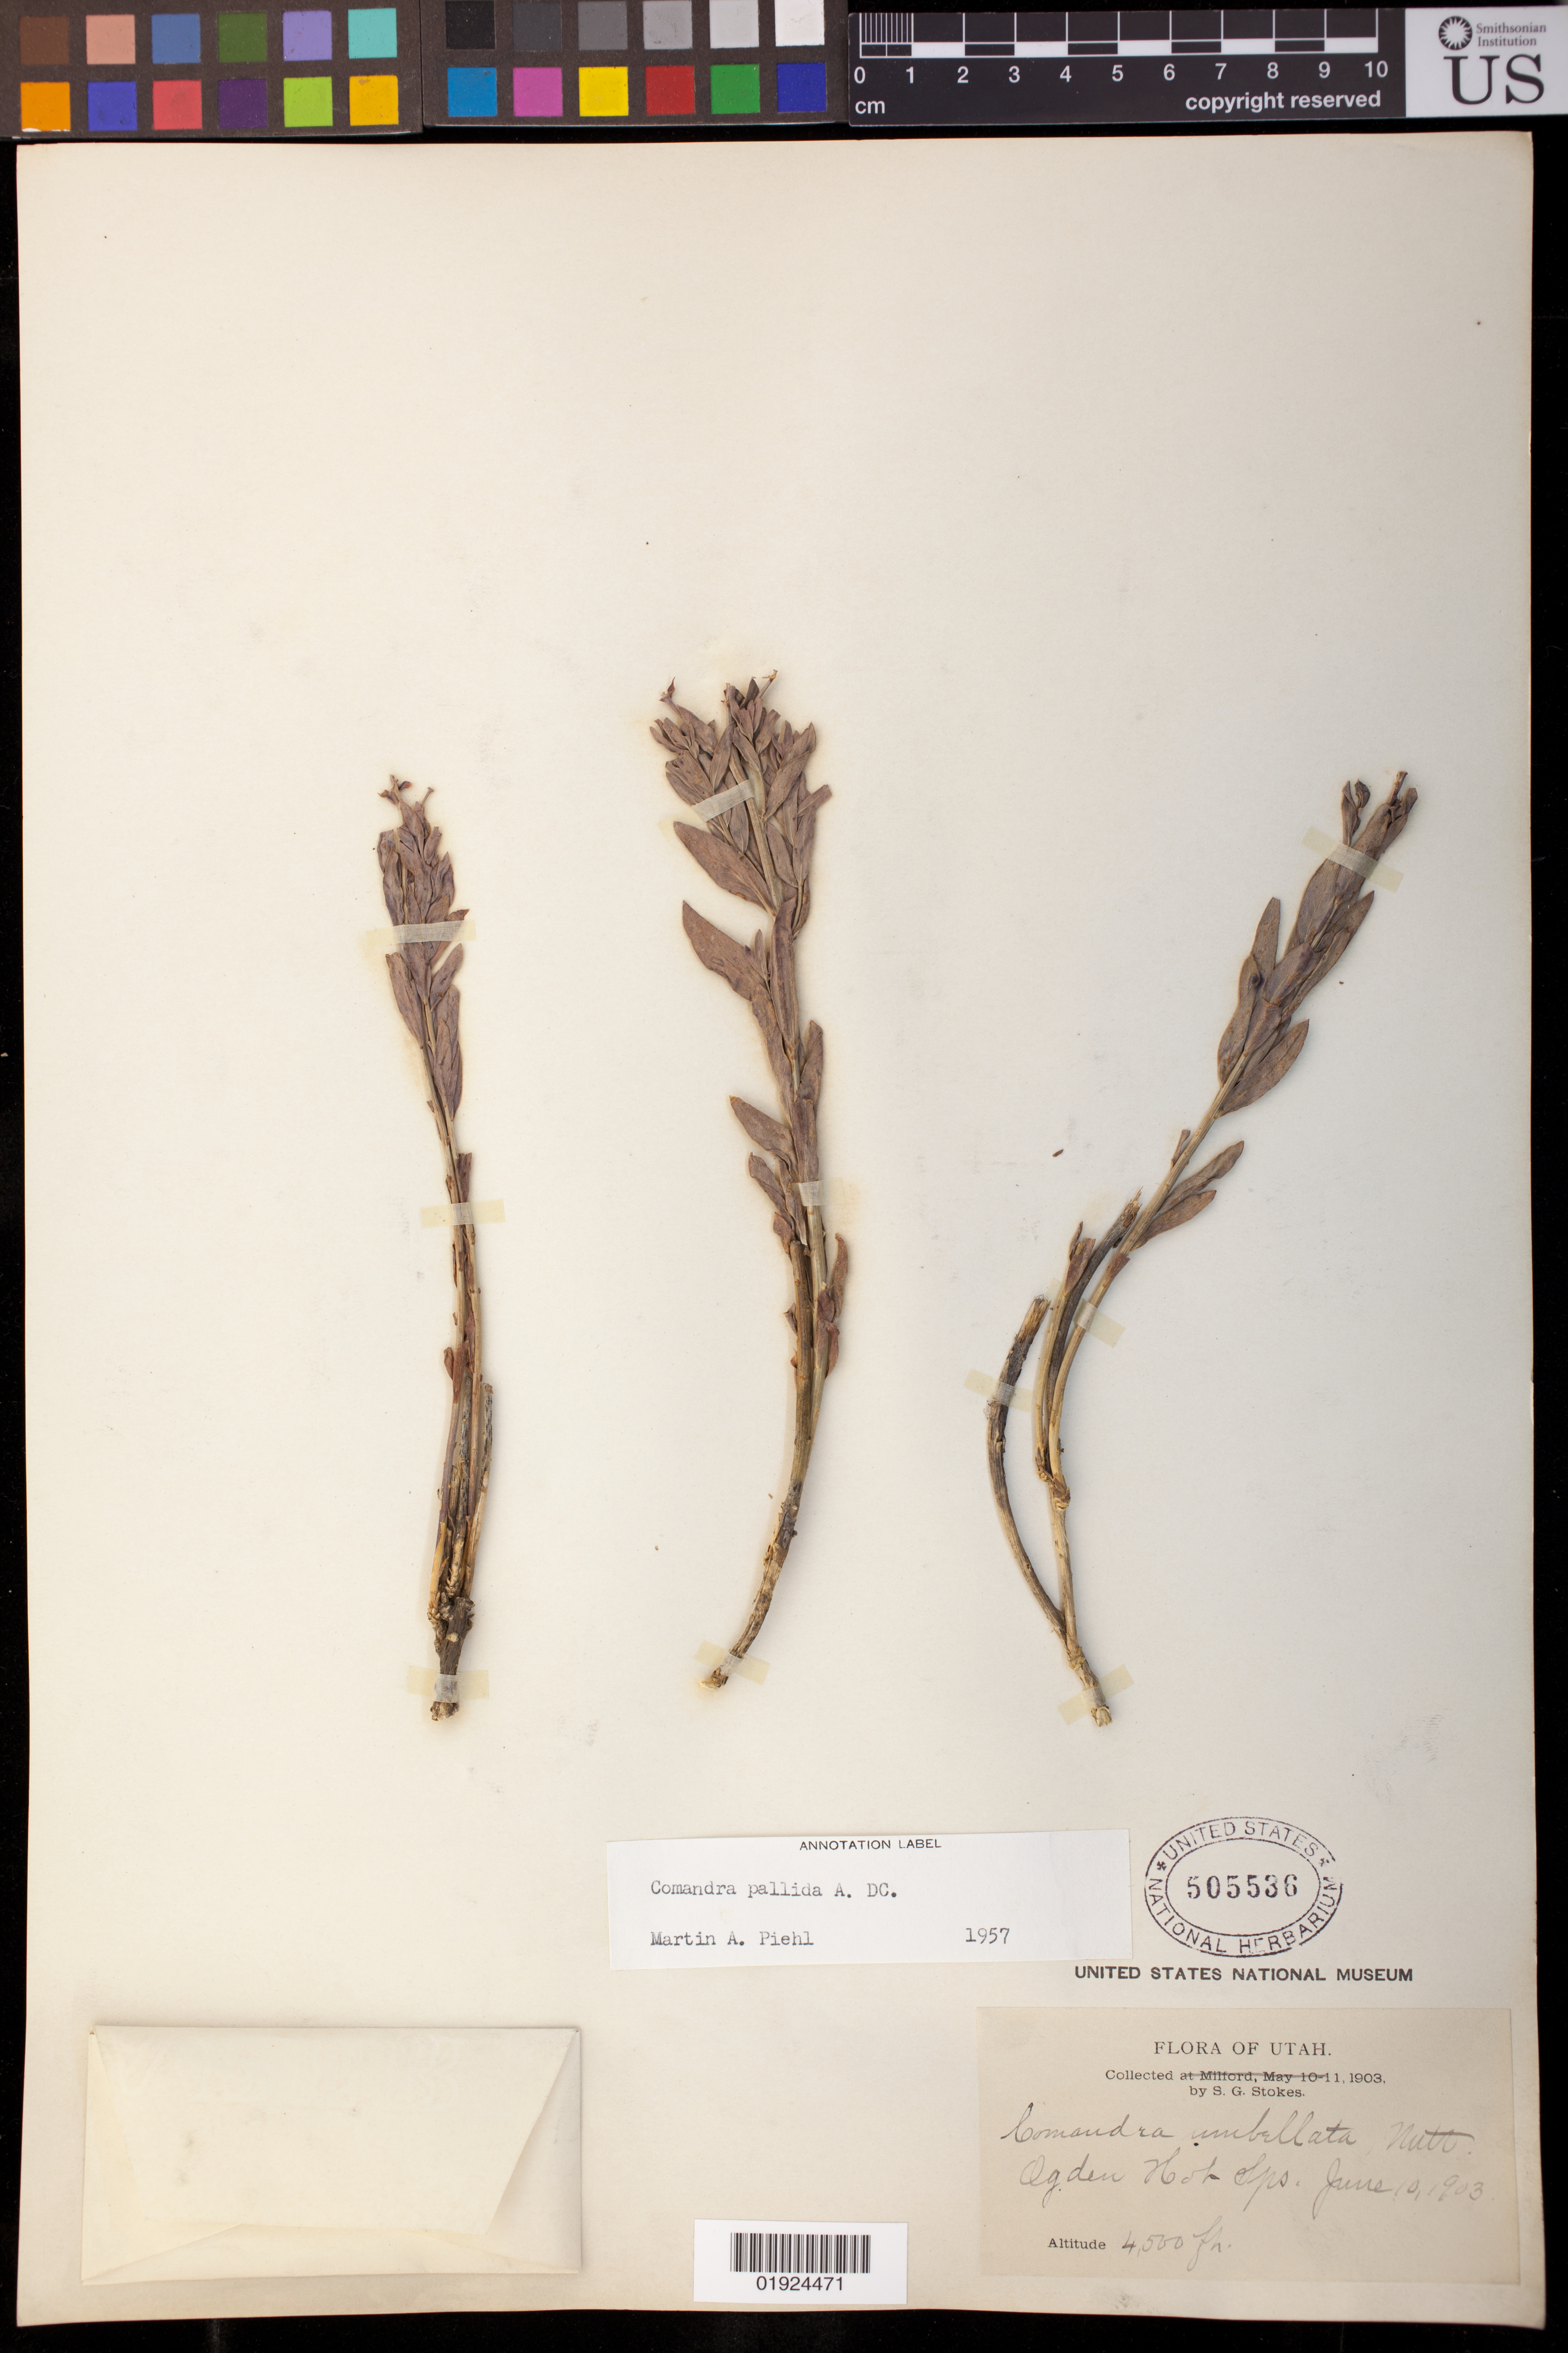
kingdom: Plantae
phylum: Tracheophyta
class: Magnoliopsida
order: Santalales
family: Comandraceae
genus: Comandra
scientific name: Comandra pallida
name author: A. DC.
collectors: S. G. Stokes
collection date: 1903-06-10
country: United States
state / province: Utah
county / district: Weber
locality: Ogden Hot Springs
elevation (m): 1372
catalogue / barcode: US 505536